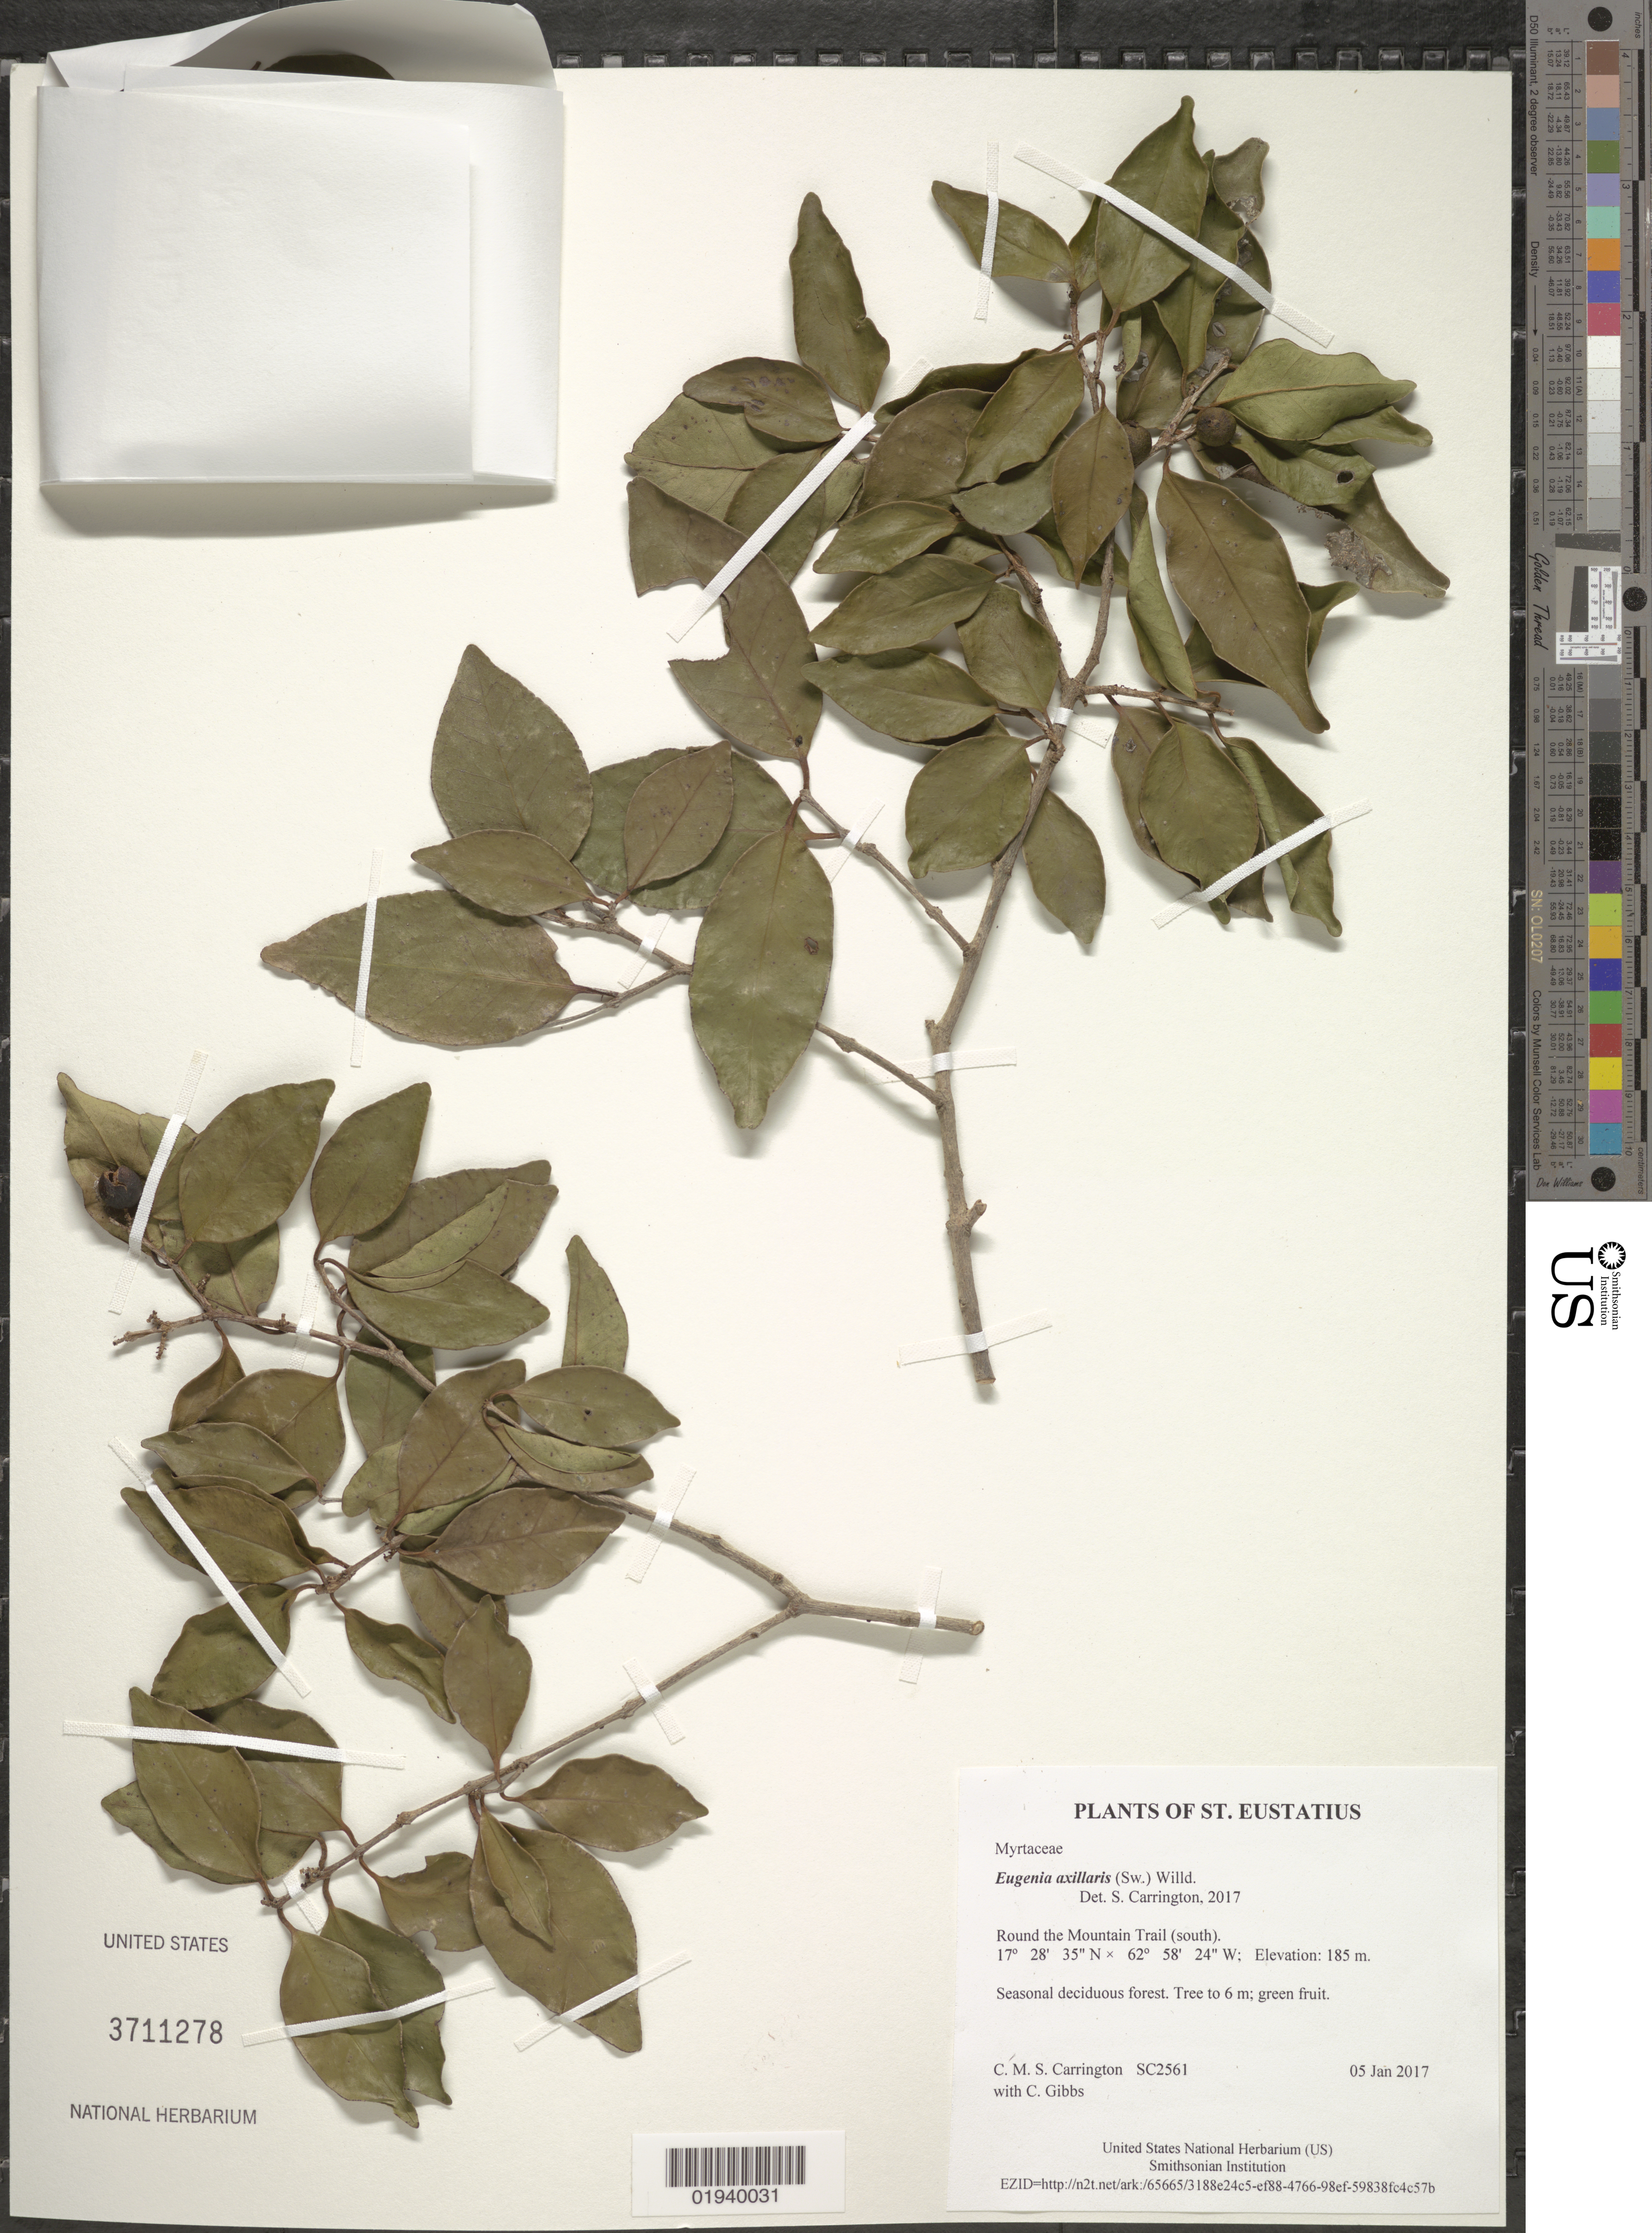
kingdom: Plantae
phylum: Tracheophyta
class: Magnoliopsida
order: Myrtales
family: Myrtaceae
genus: Eugenia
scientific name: Eugenia axillaris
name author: (Sw.) Willd.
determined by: Carrington, C. M. S.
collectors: C. M. S. Carrington & C. Gibbs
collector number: SC2561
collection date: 2017-01-05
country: Netherlands Antilles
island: St. Eustatius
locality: Round the Mountain Trail (south).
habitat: Seasonal deciduous forest.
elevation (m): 185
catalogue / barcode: US 3711278